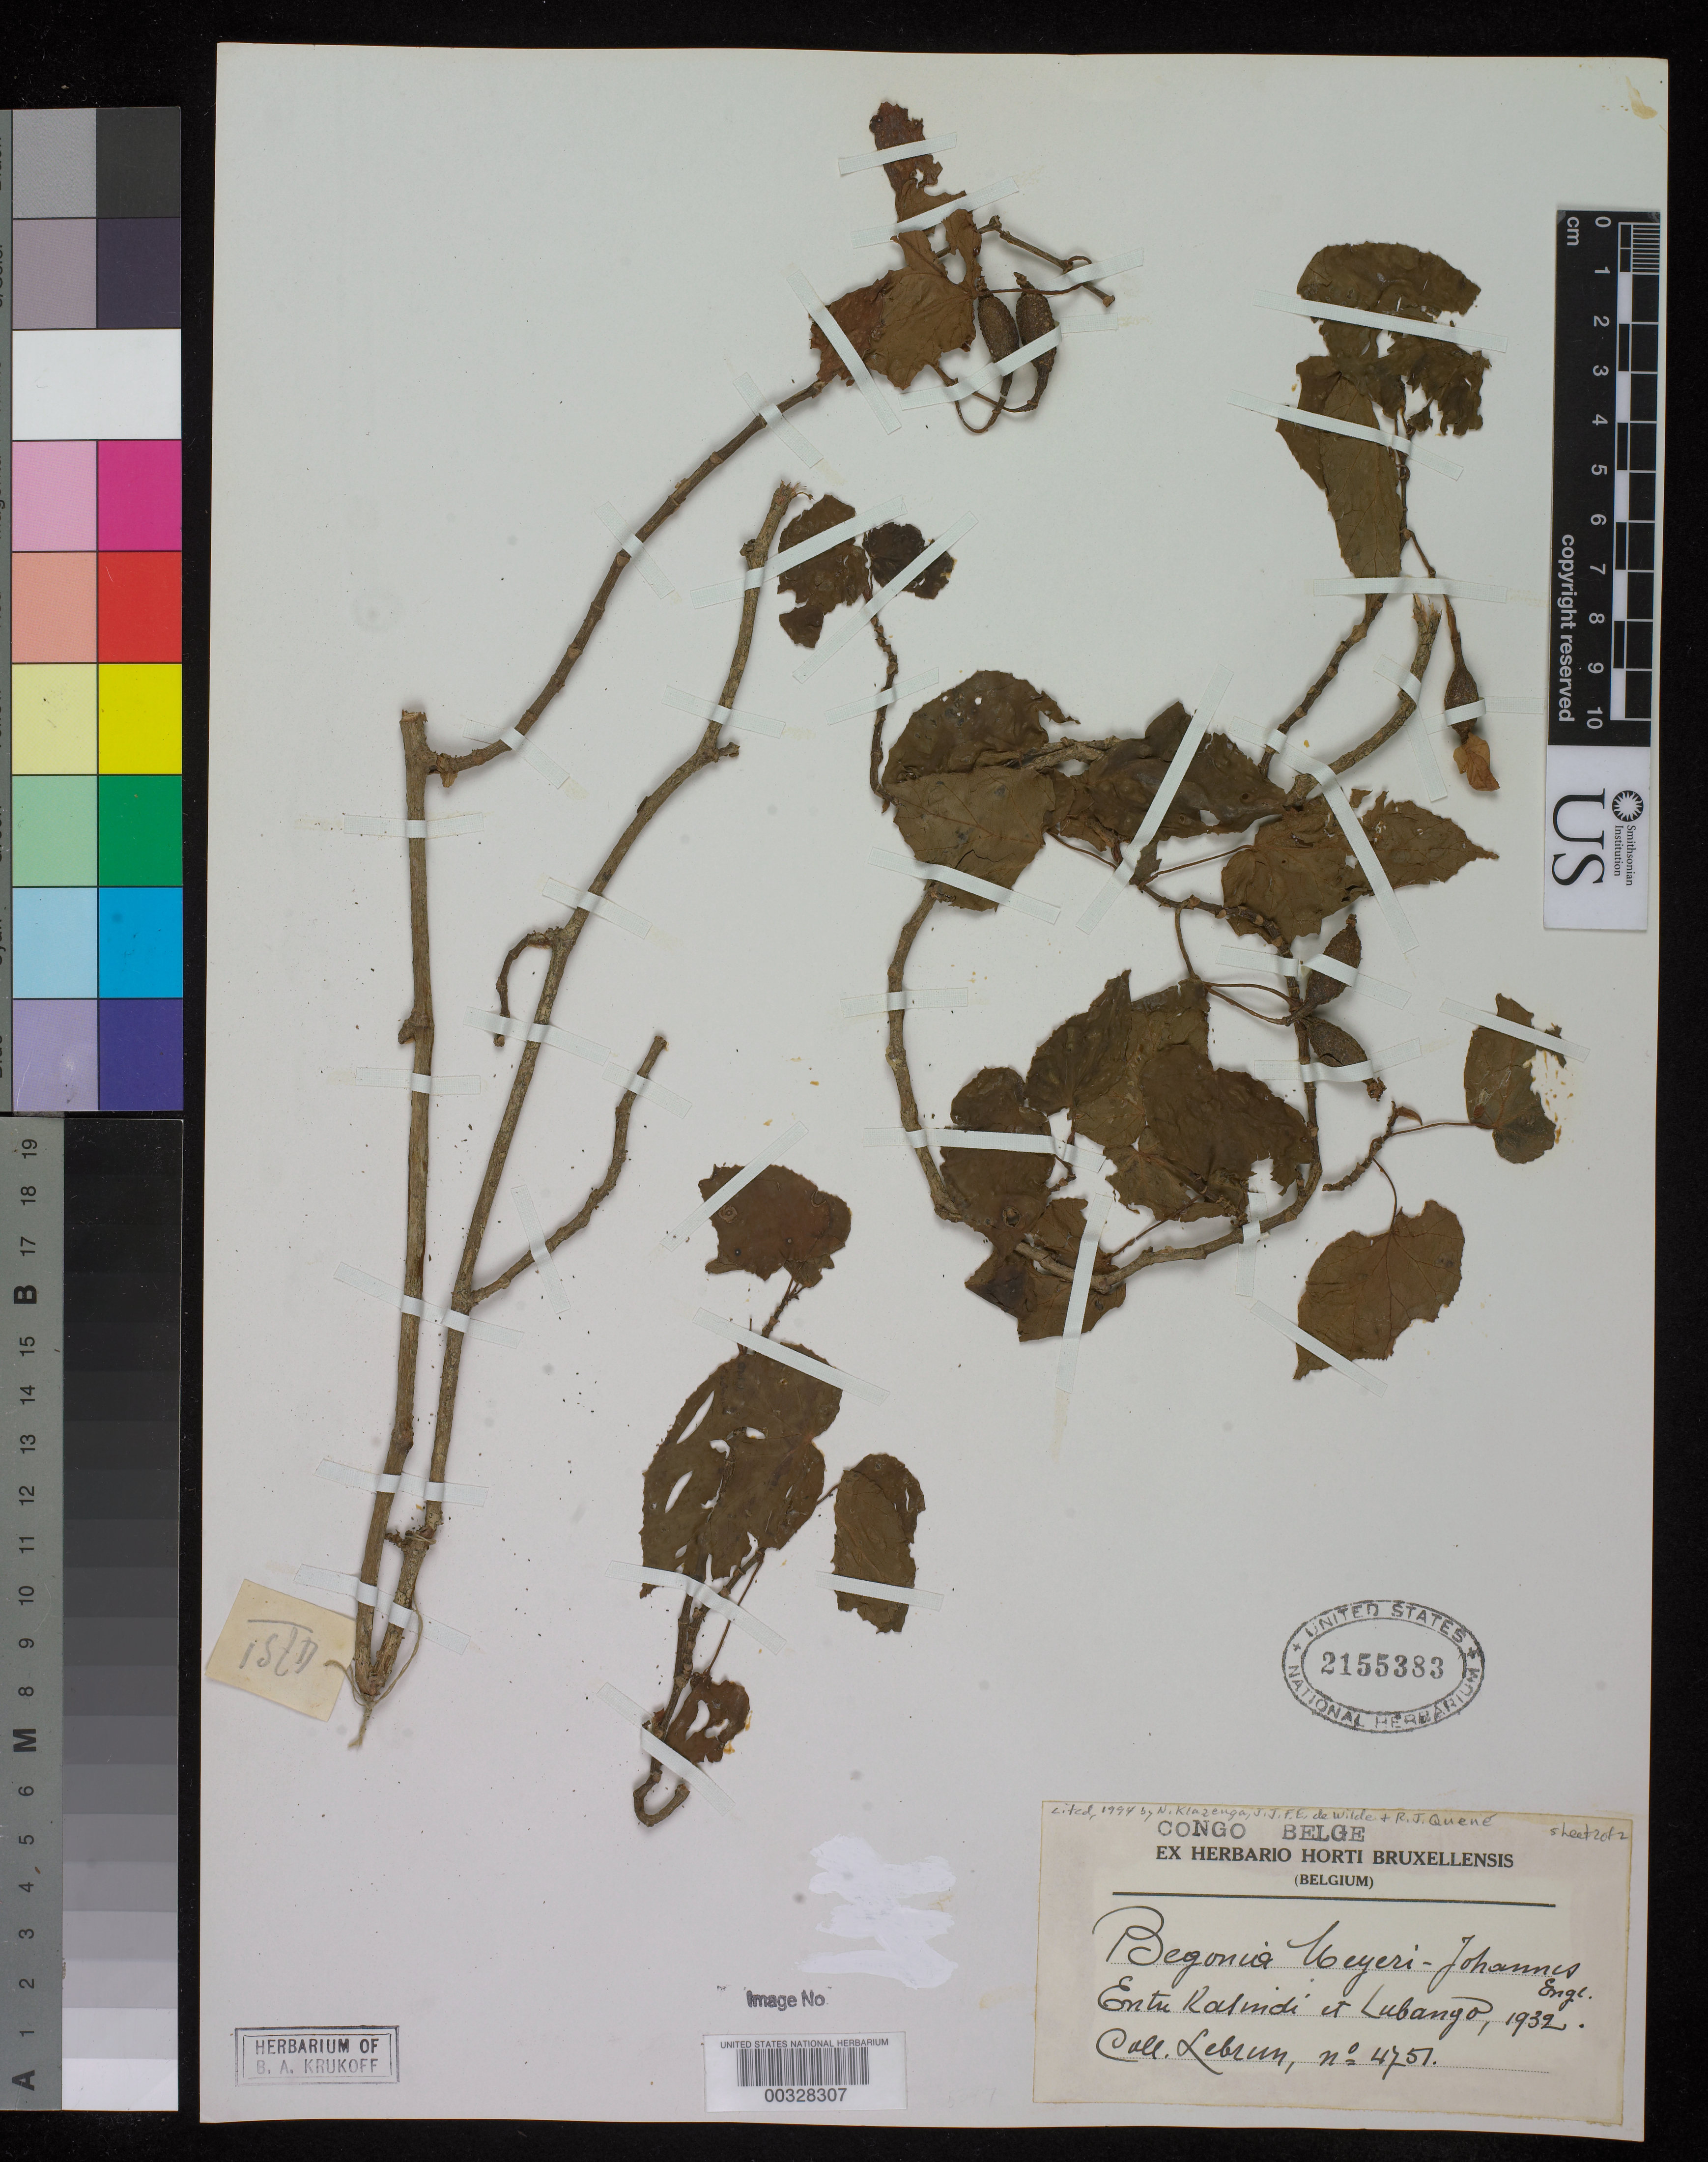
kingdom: Plantae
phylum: Tracheophyta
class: Magnoliopsida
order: Cucurbitales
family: Begoniaceae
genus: Begonia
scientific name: Begonia meyeri-johannis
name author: Engl.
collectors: J. A. Lebrun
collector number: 4751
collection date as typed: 1939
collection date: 1939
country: Congo, Democratic Republic of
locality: Between kasimidi and lubango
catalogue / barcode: US 2155383